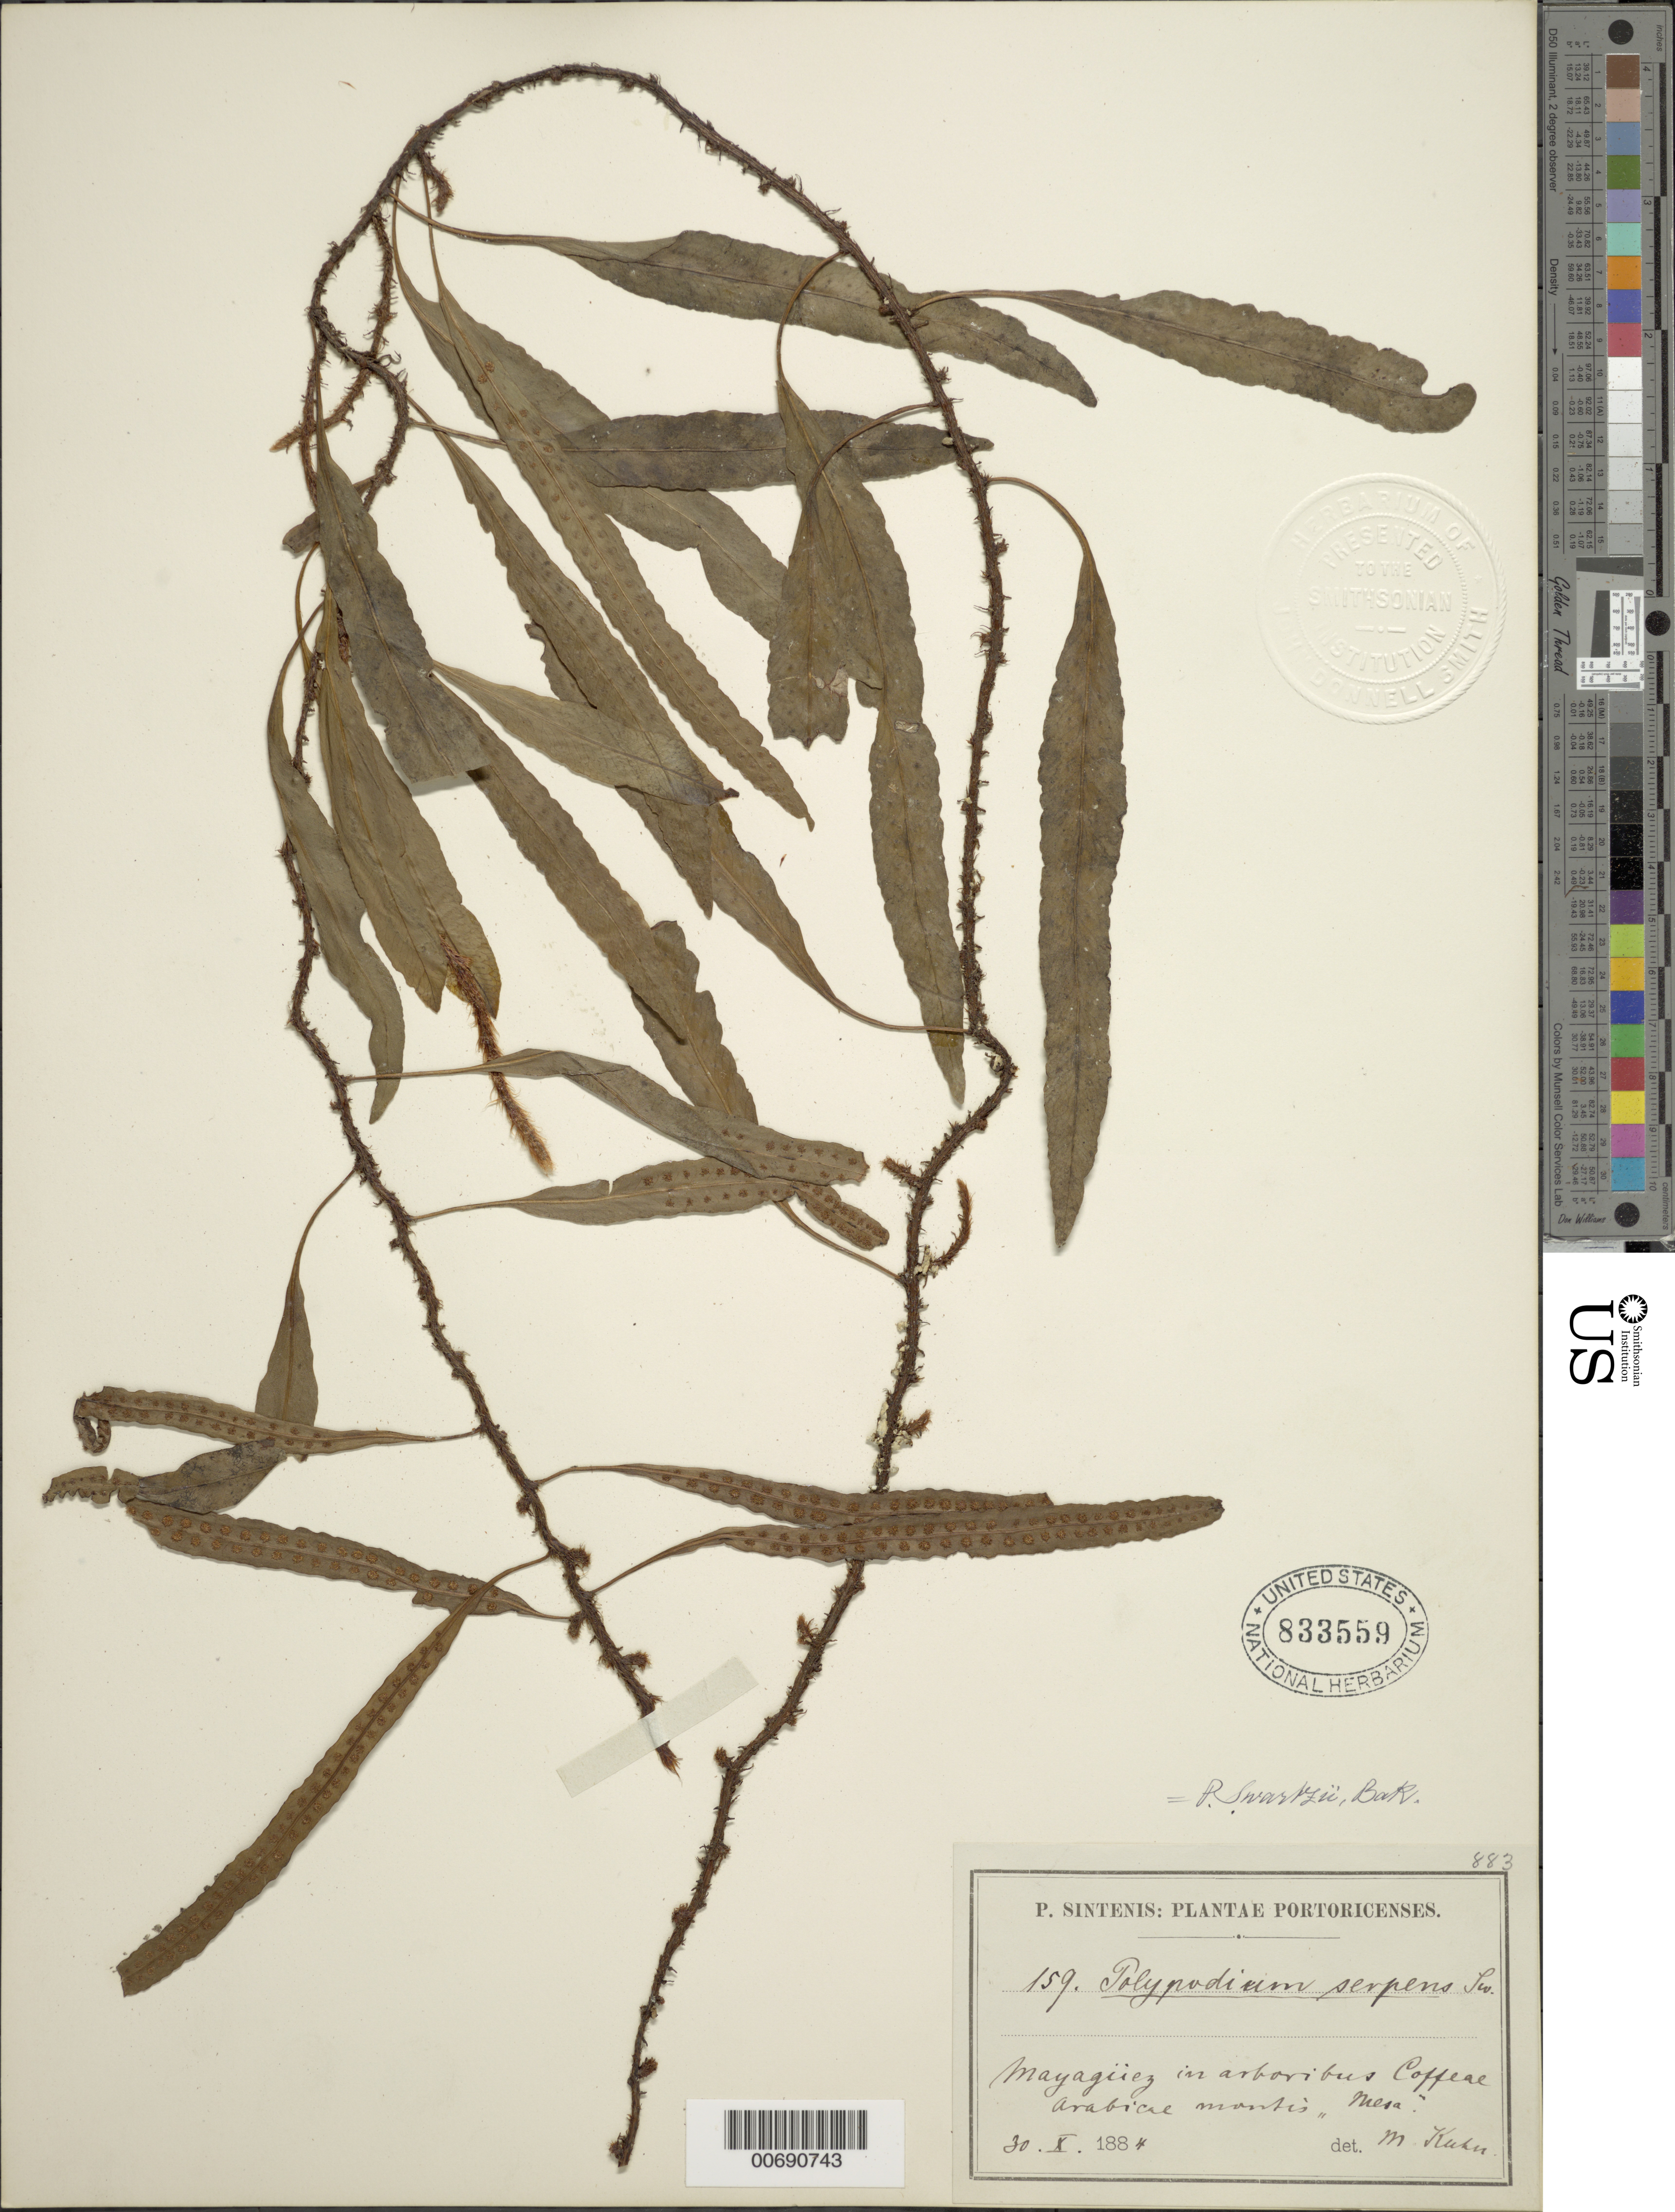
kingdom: Plantae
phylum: Tracheophyta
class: Polypodiopsida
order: Polypodiales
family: Polypodiaceae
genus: Microgramma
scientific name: Microgramma heterophylla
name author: (L.) Wherry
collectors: P. Sintenis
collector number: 159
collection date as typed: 30 Oct 1884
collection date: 1884-10-30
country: Puerto Rico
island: Greater Antilles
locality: Mayaguez.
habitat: in arboribus Coffeae arabicae montis Mesa.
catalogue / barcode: US 833559